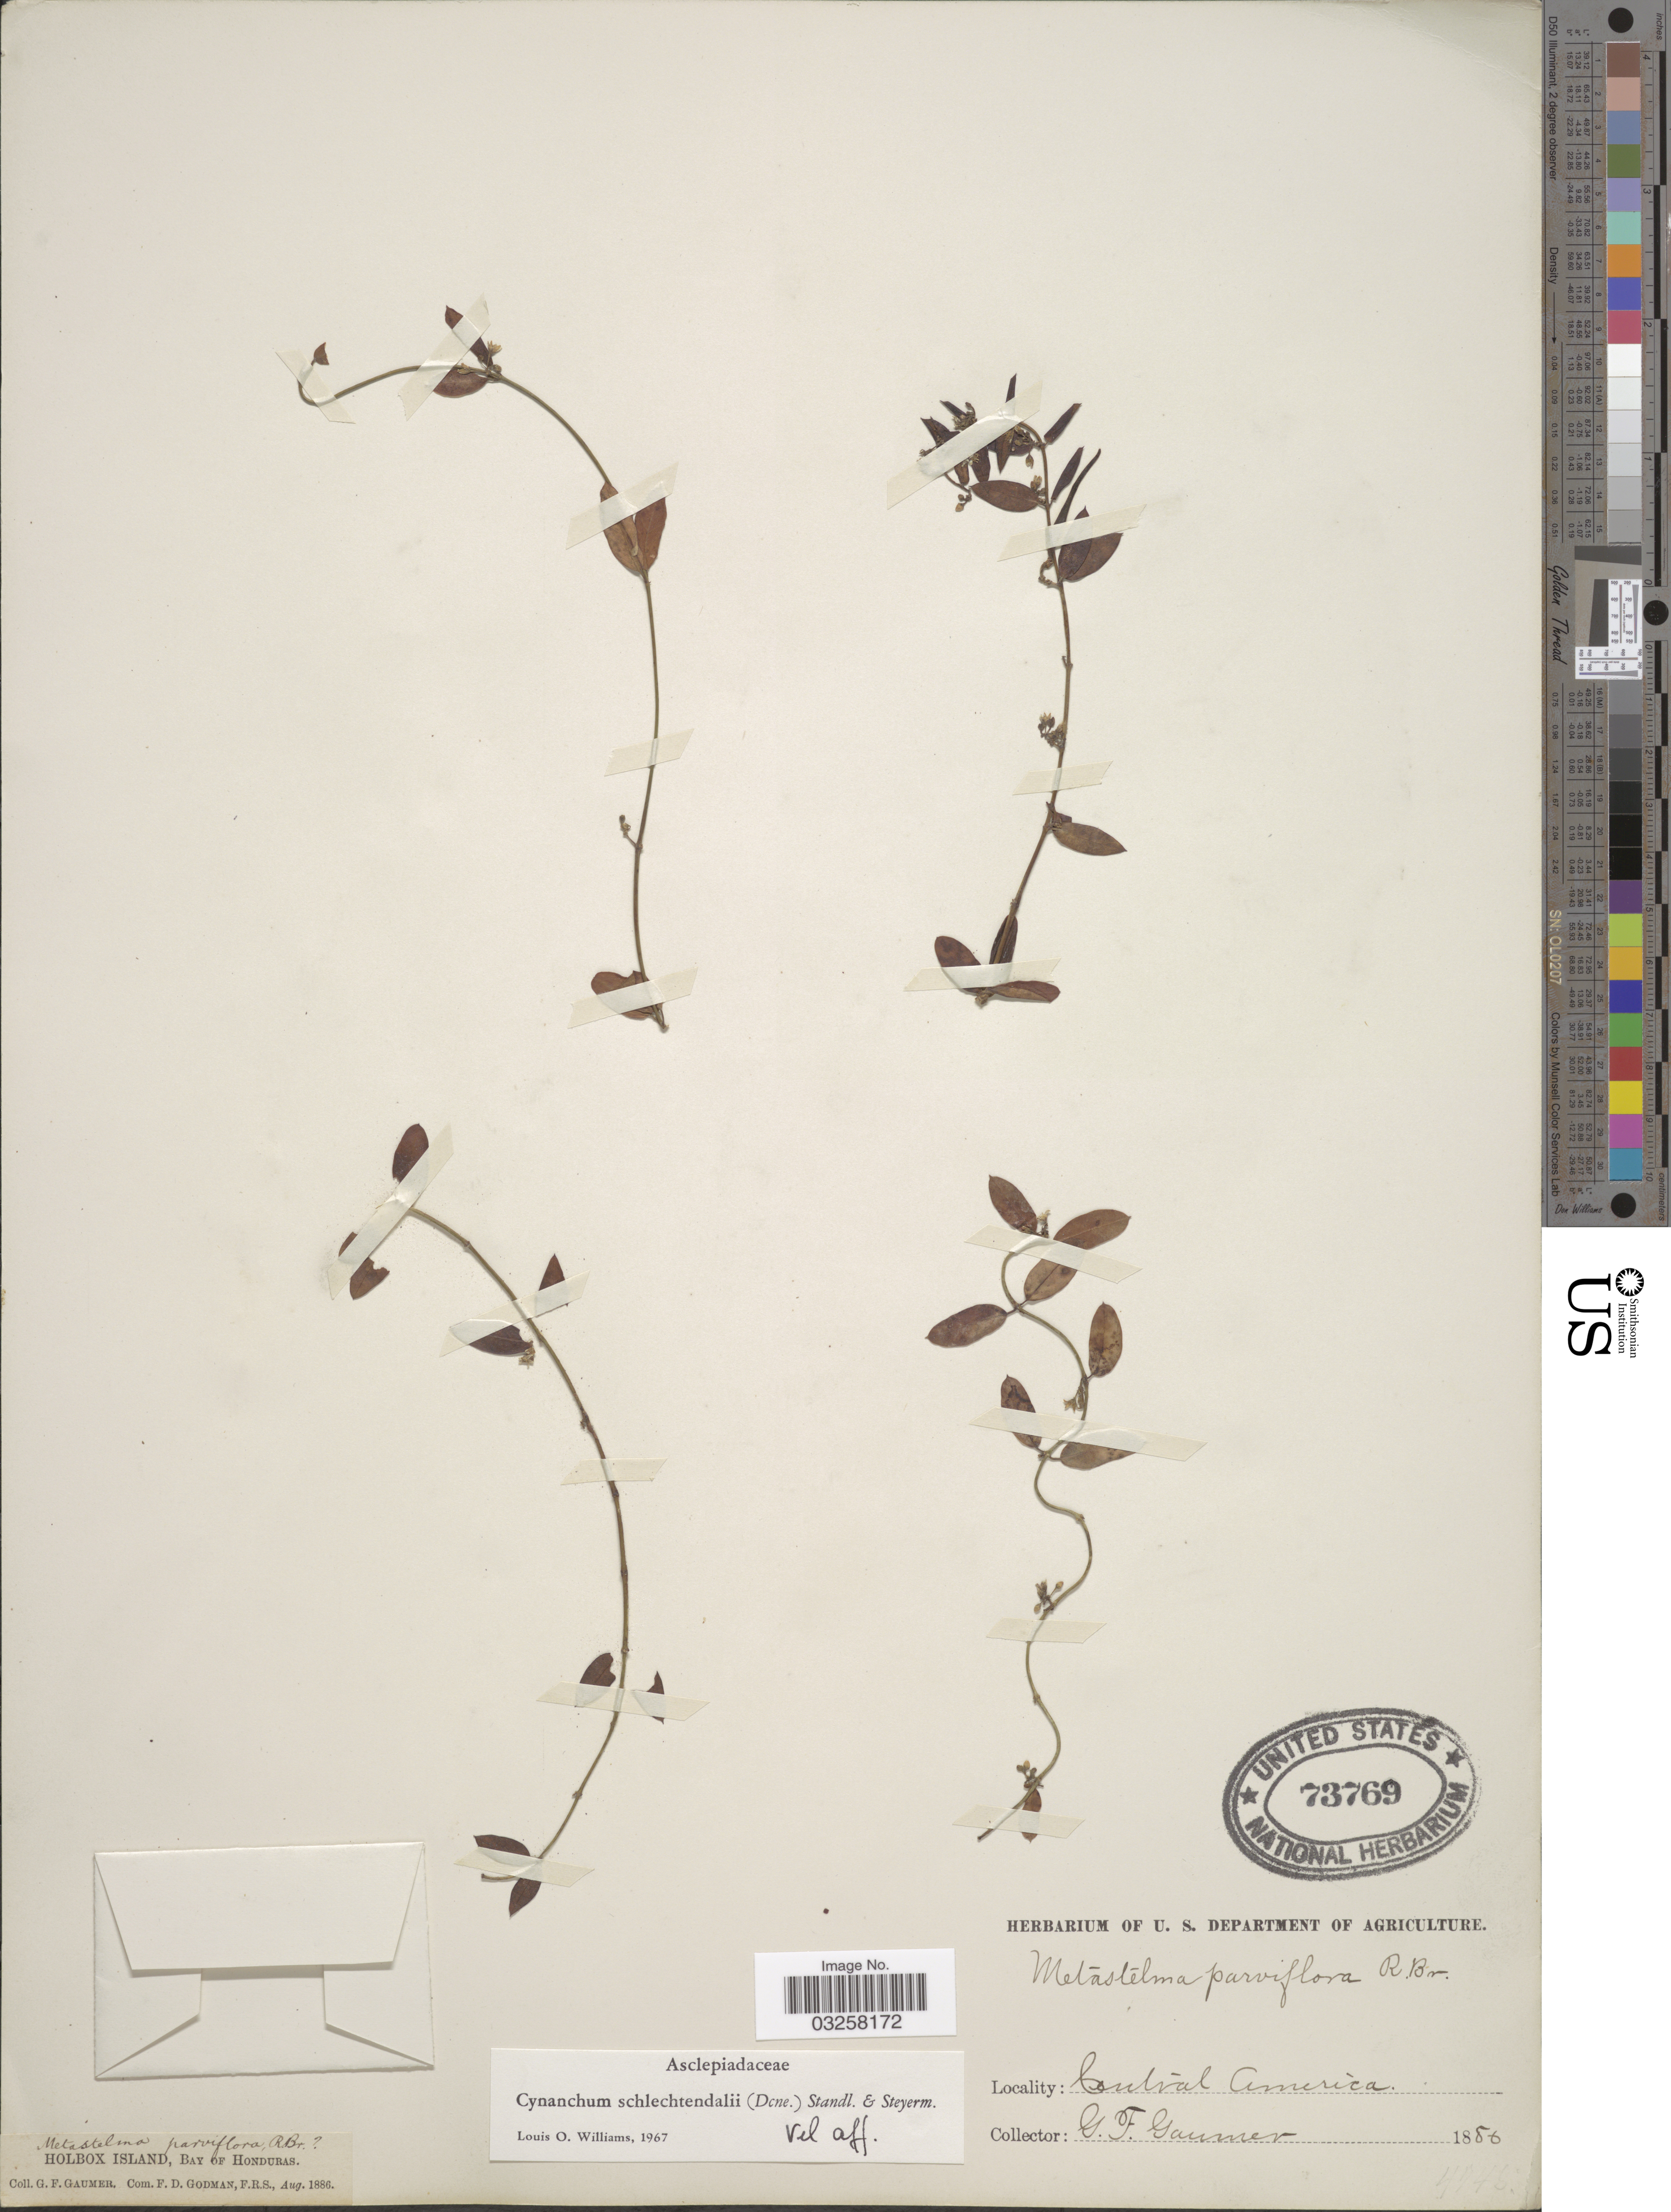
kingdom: Plantae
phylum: Tracheophyta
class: Magnoliopsida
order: Gentianales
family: Apocynaceae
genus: Metastelma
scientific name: Metastelma schlechtendalii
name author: Decne.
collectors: G. F. Gaumer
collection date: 1886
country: Honduras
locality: Holbox Island, Bay of Honduras.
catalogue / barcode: US 73769